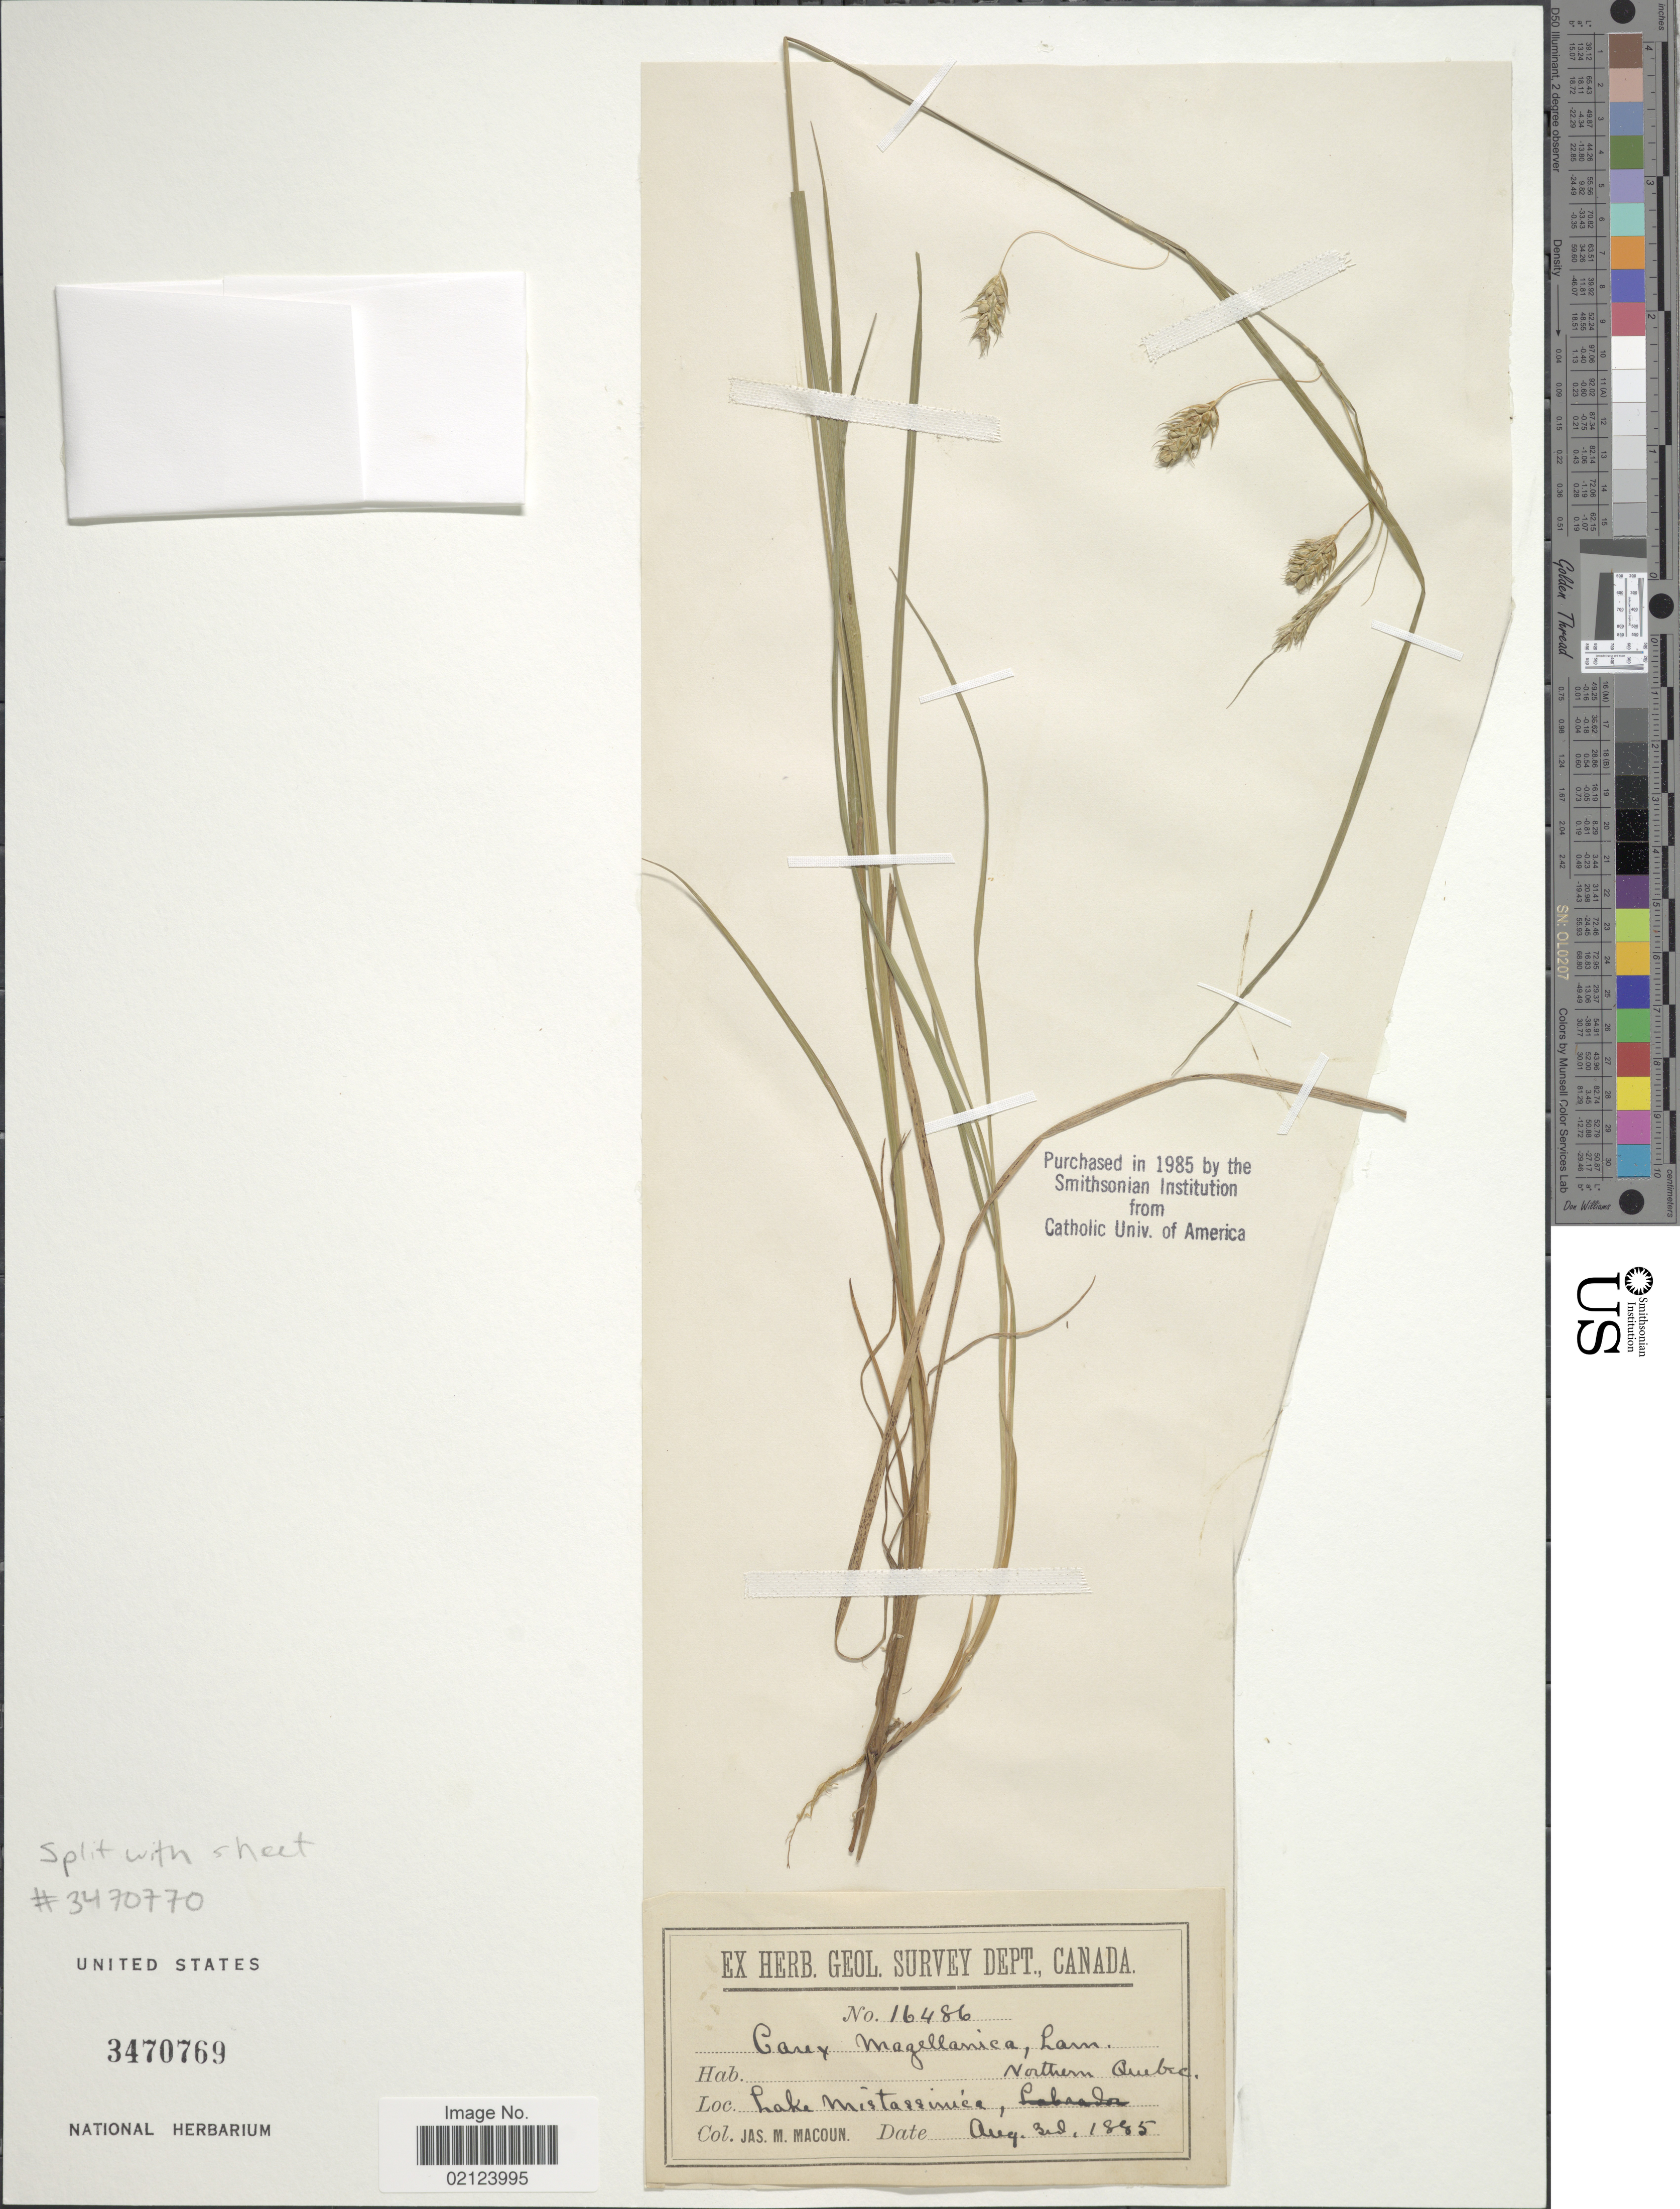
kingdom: Plantae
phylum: Tracheophyta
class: Liliopsida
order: Poales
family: Cyperaceae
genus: Carex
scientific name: Carex magellanica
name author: Lam.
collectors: J. M. Macoun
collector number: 16486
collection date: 1885-08-03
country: Canada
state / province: Quebec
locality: Northern Quebec, Lake Mistassinica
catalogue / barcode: US 3470769